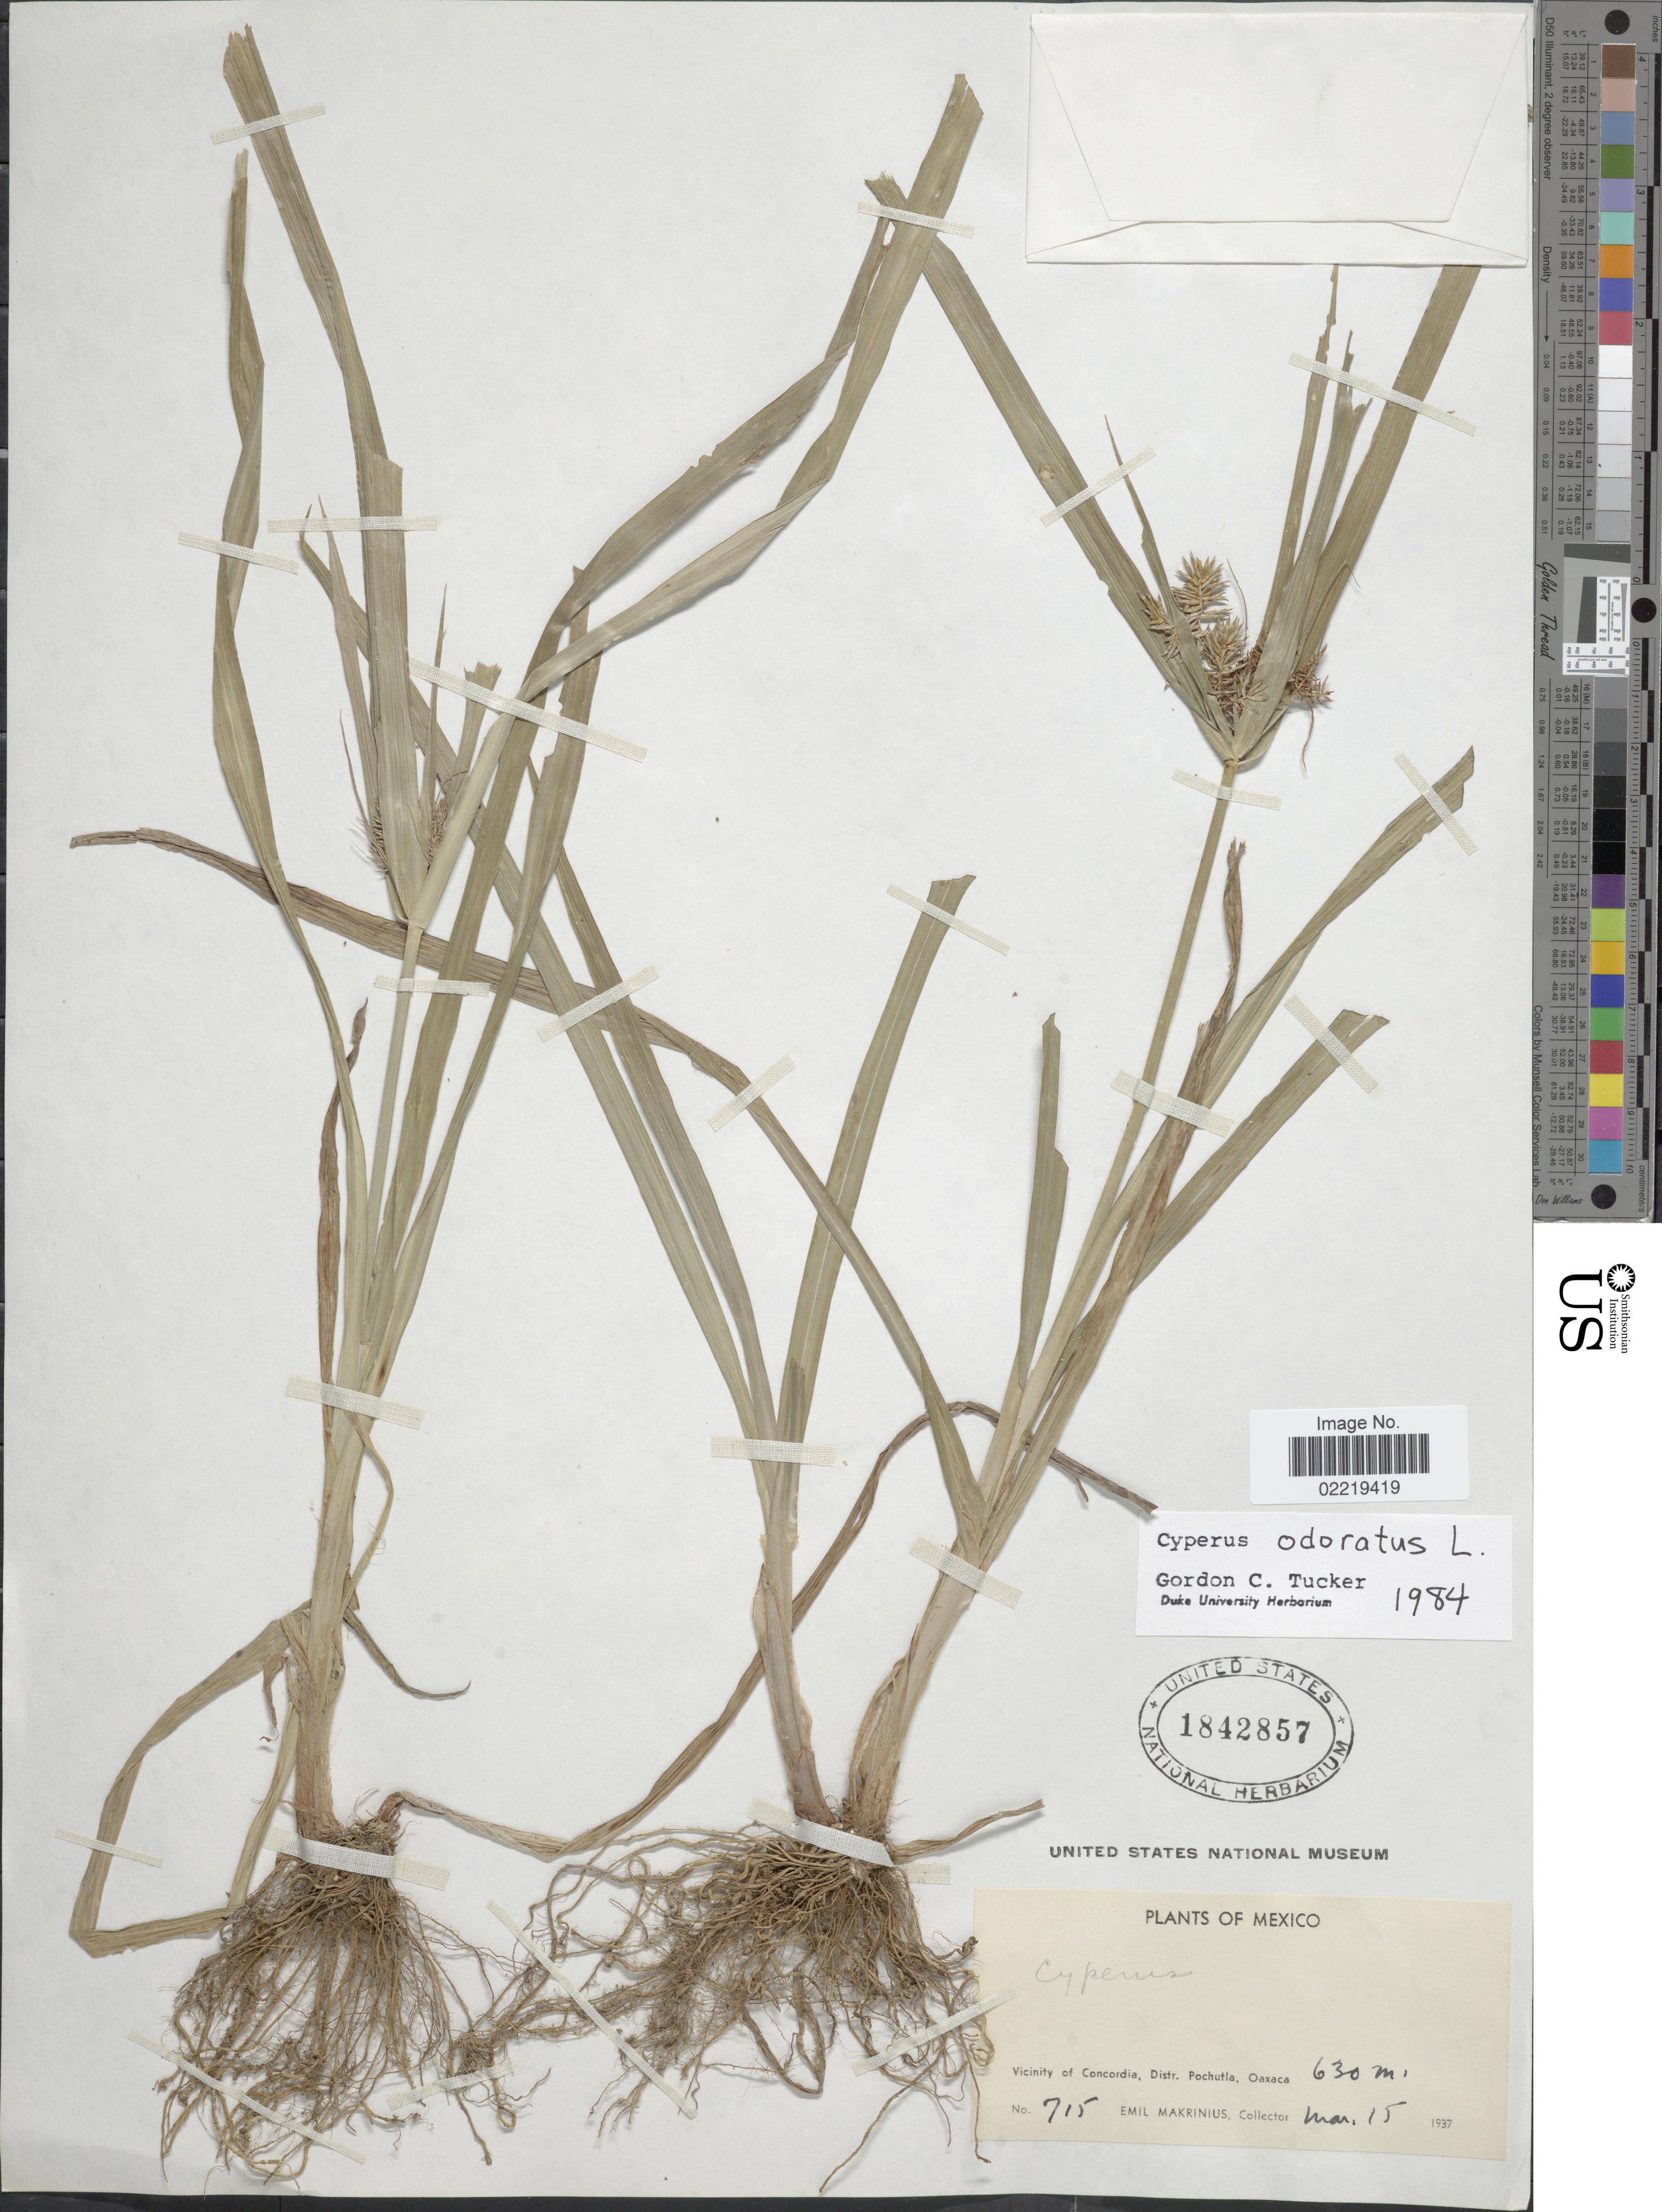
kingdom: Plantae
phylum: Tracheophyta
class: Liliopsida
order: Poales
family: Cyperaceae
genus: Cyperus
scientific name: Cyperus odoratus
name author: L.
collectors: E. Makrinius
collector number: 715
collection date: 1937-03-15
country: Mexico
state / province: Oaxaca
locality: Vicinity of Concordia, Distr. Pochutia, Oaxaca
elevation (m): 630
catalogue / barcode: US 1842857